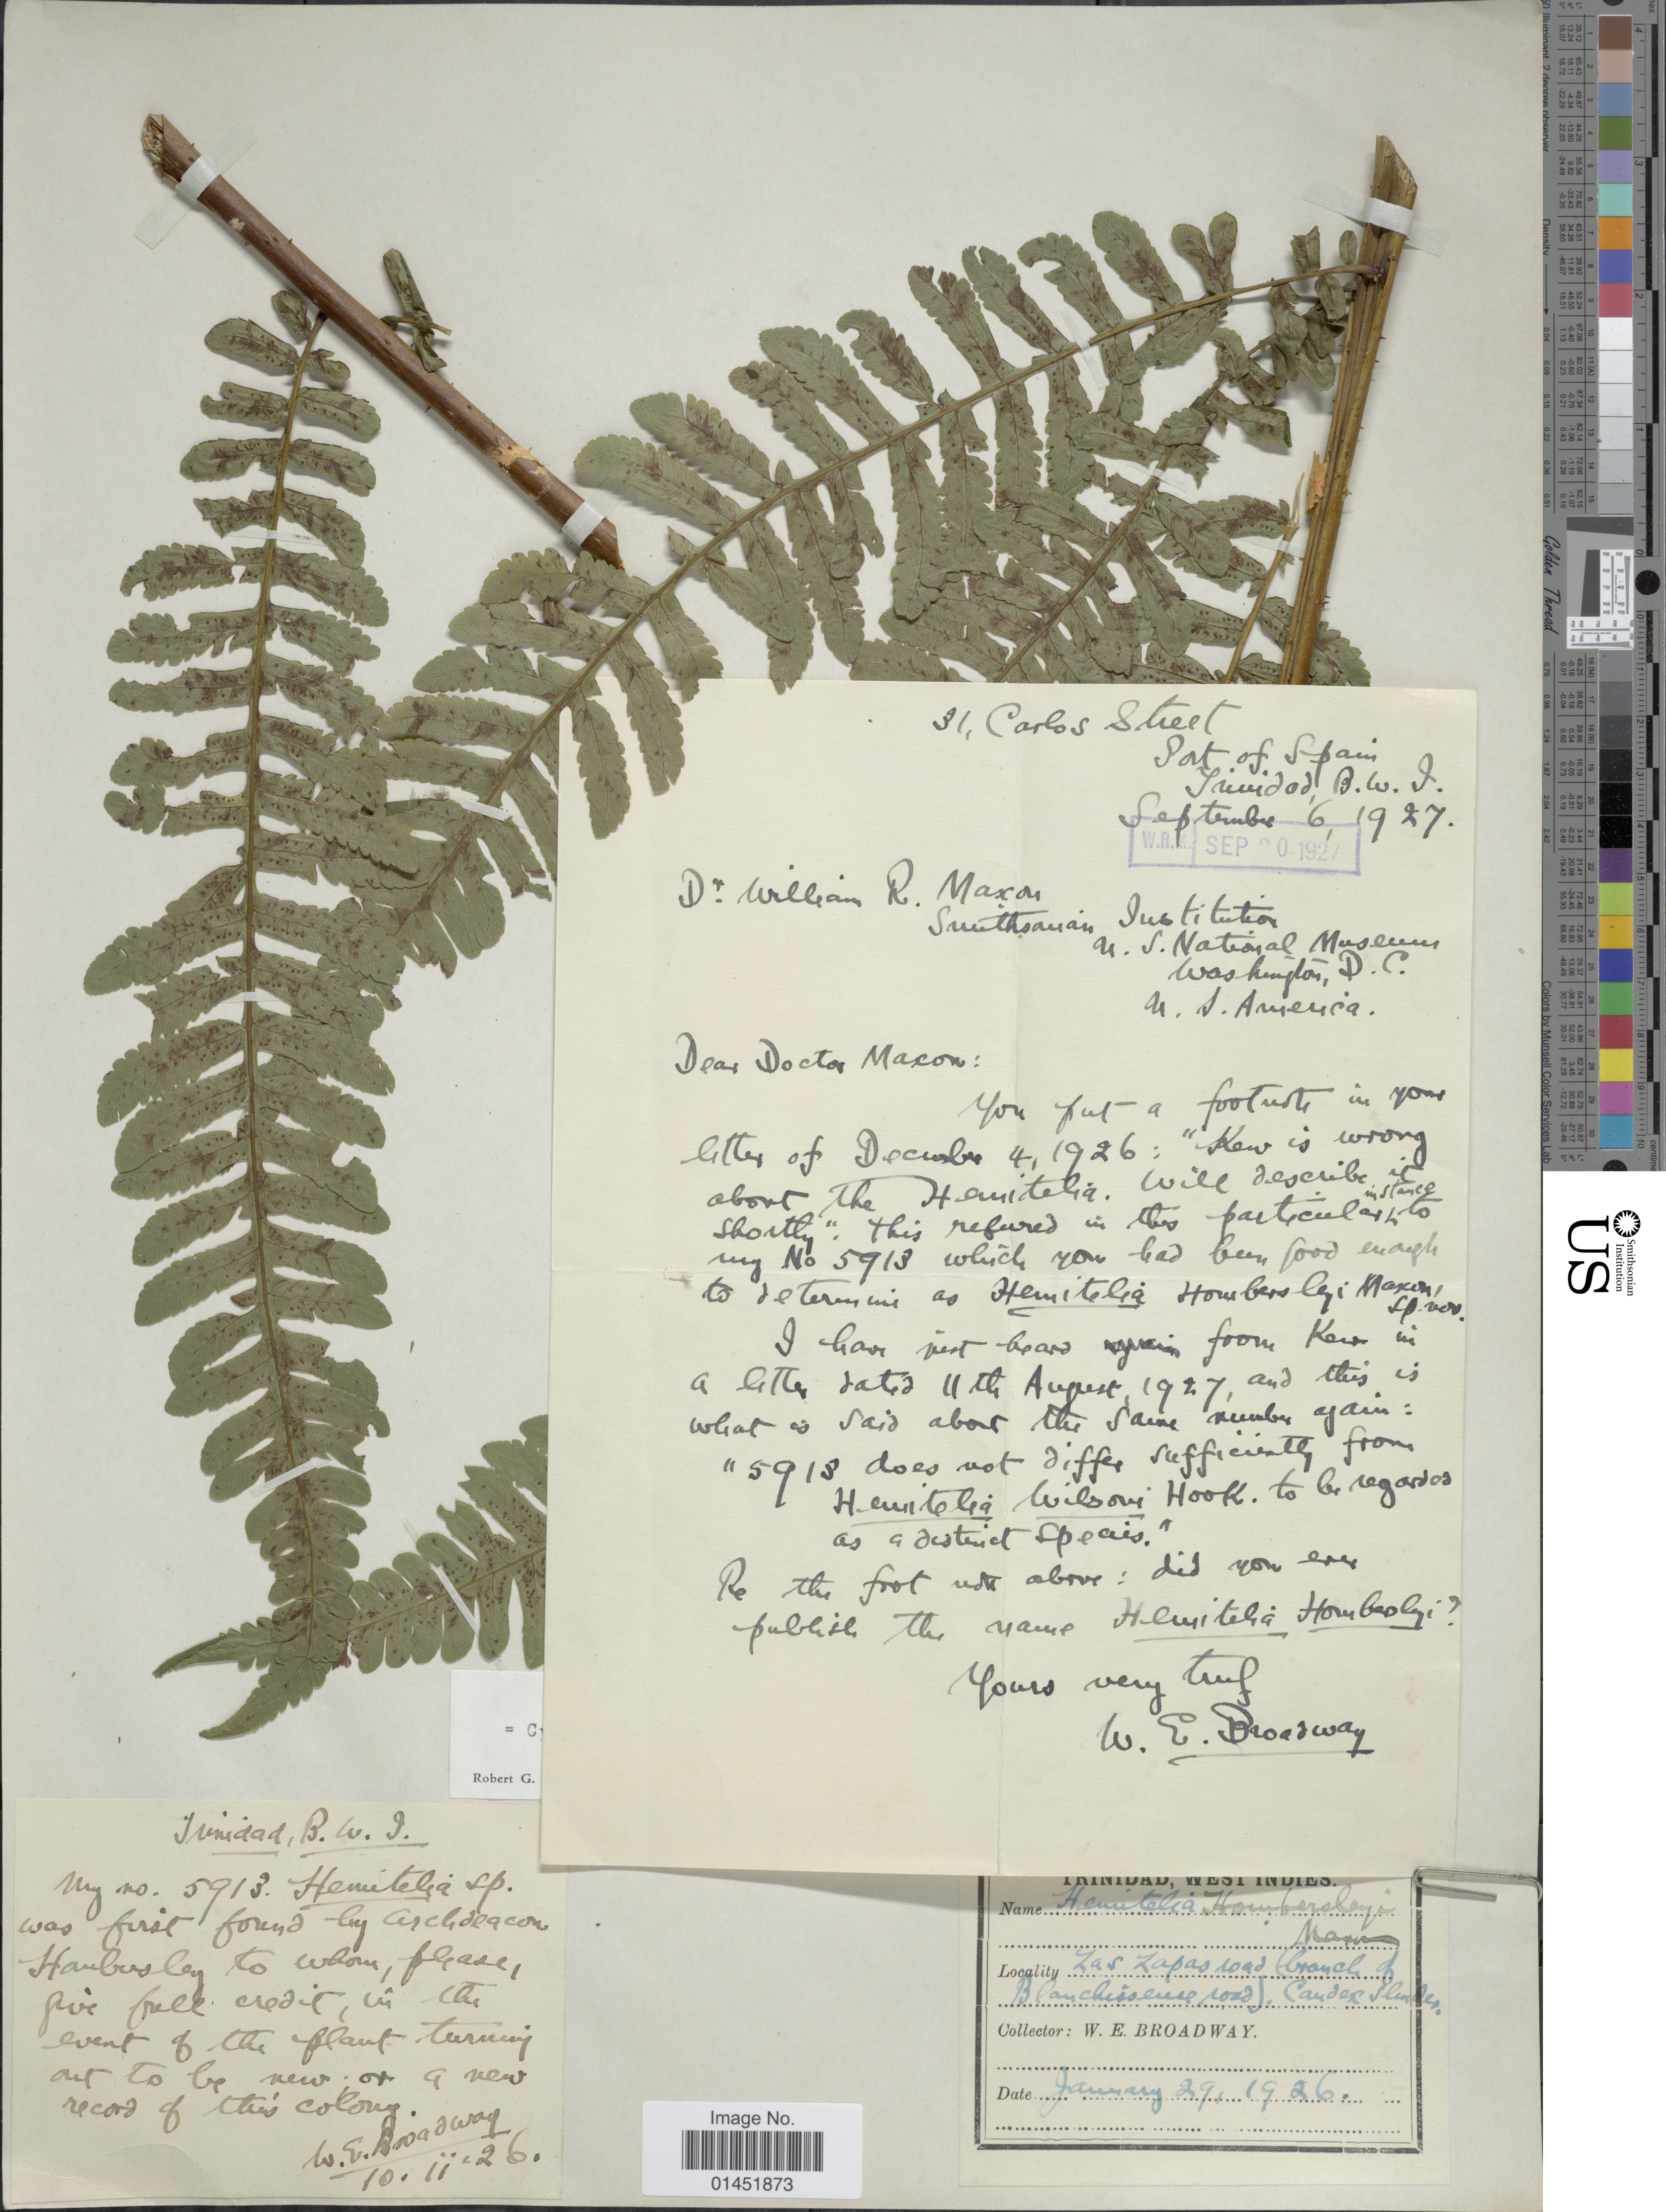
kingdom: Plantae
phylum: Tracheophyta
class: Polypodiopsida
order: Cyatheales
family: Cyatheaceae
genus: Cyathea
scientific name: Cyathea hombersleyi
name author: (Maxon) Stolze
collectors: W. E. Broadway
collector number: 5913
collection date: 1926-01-29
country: Trinidad and Tobago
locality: Trinidad, West Indies, Las Zapas road (branch of Blanchisseuse Road).